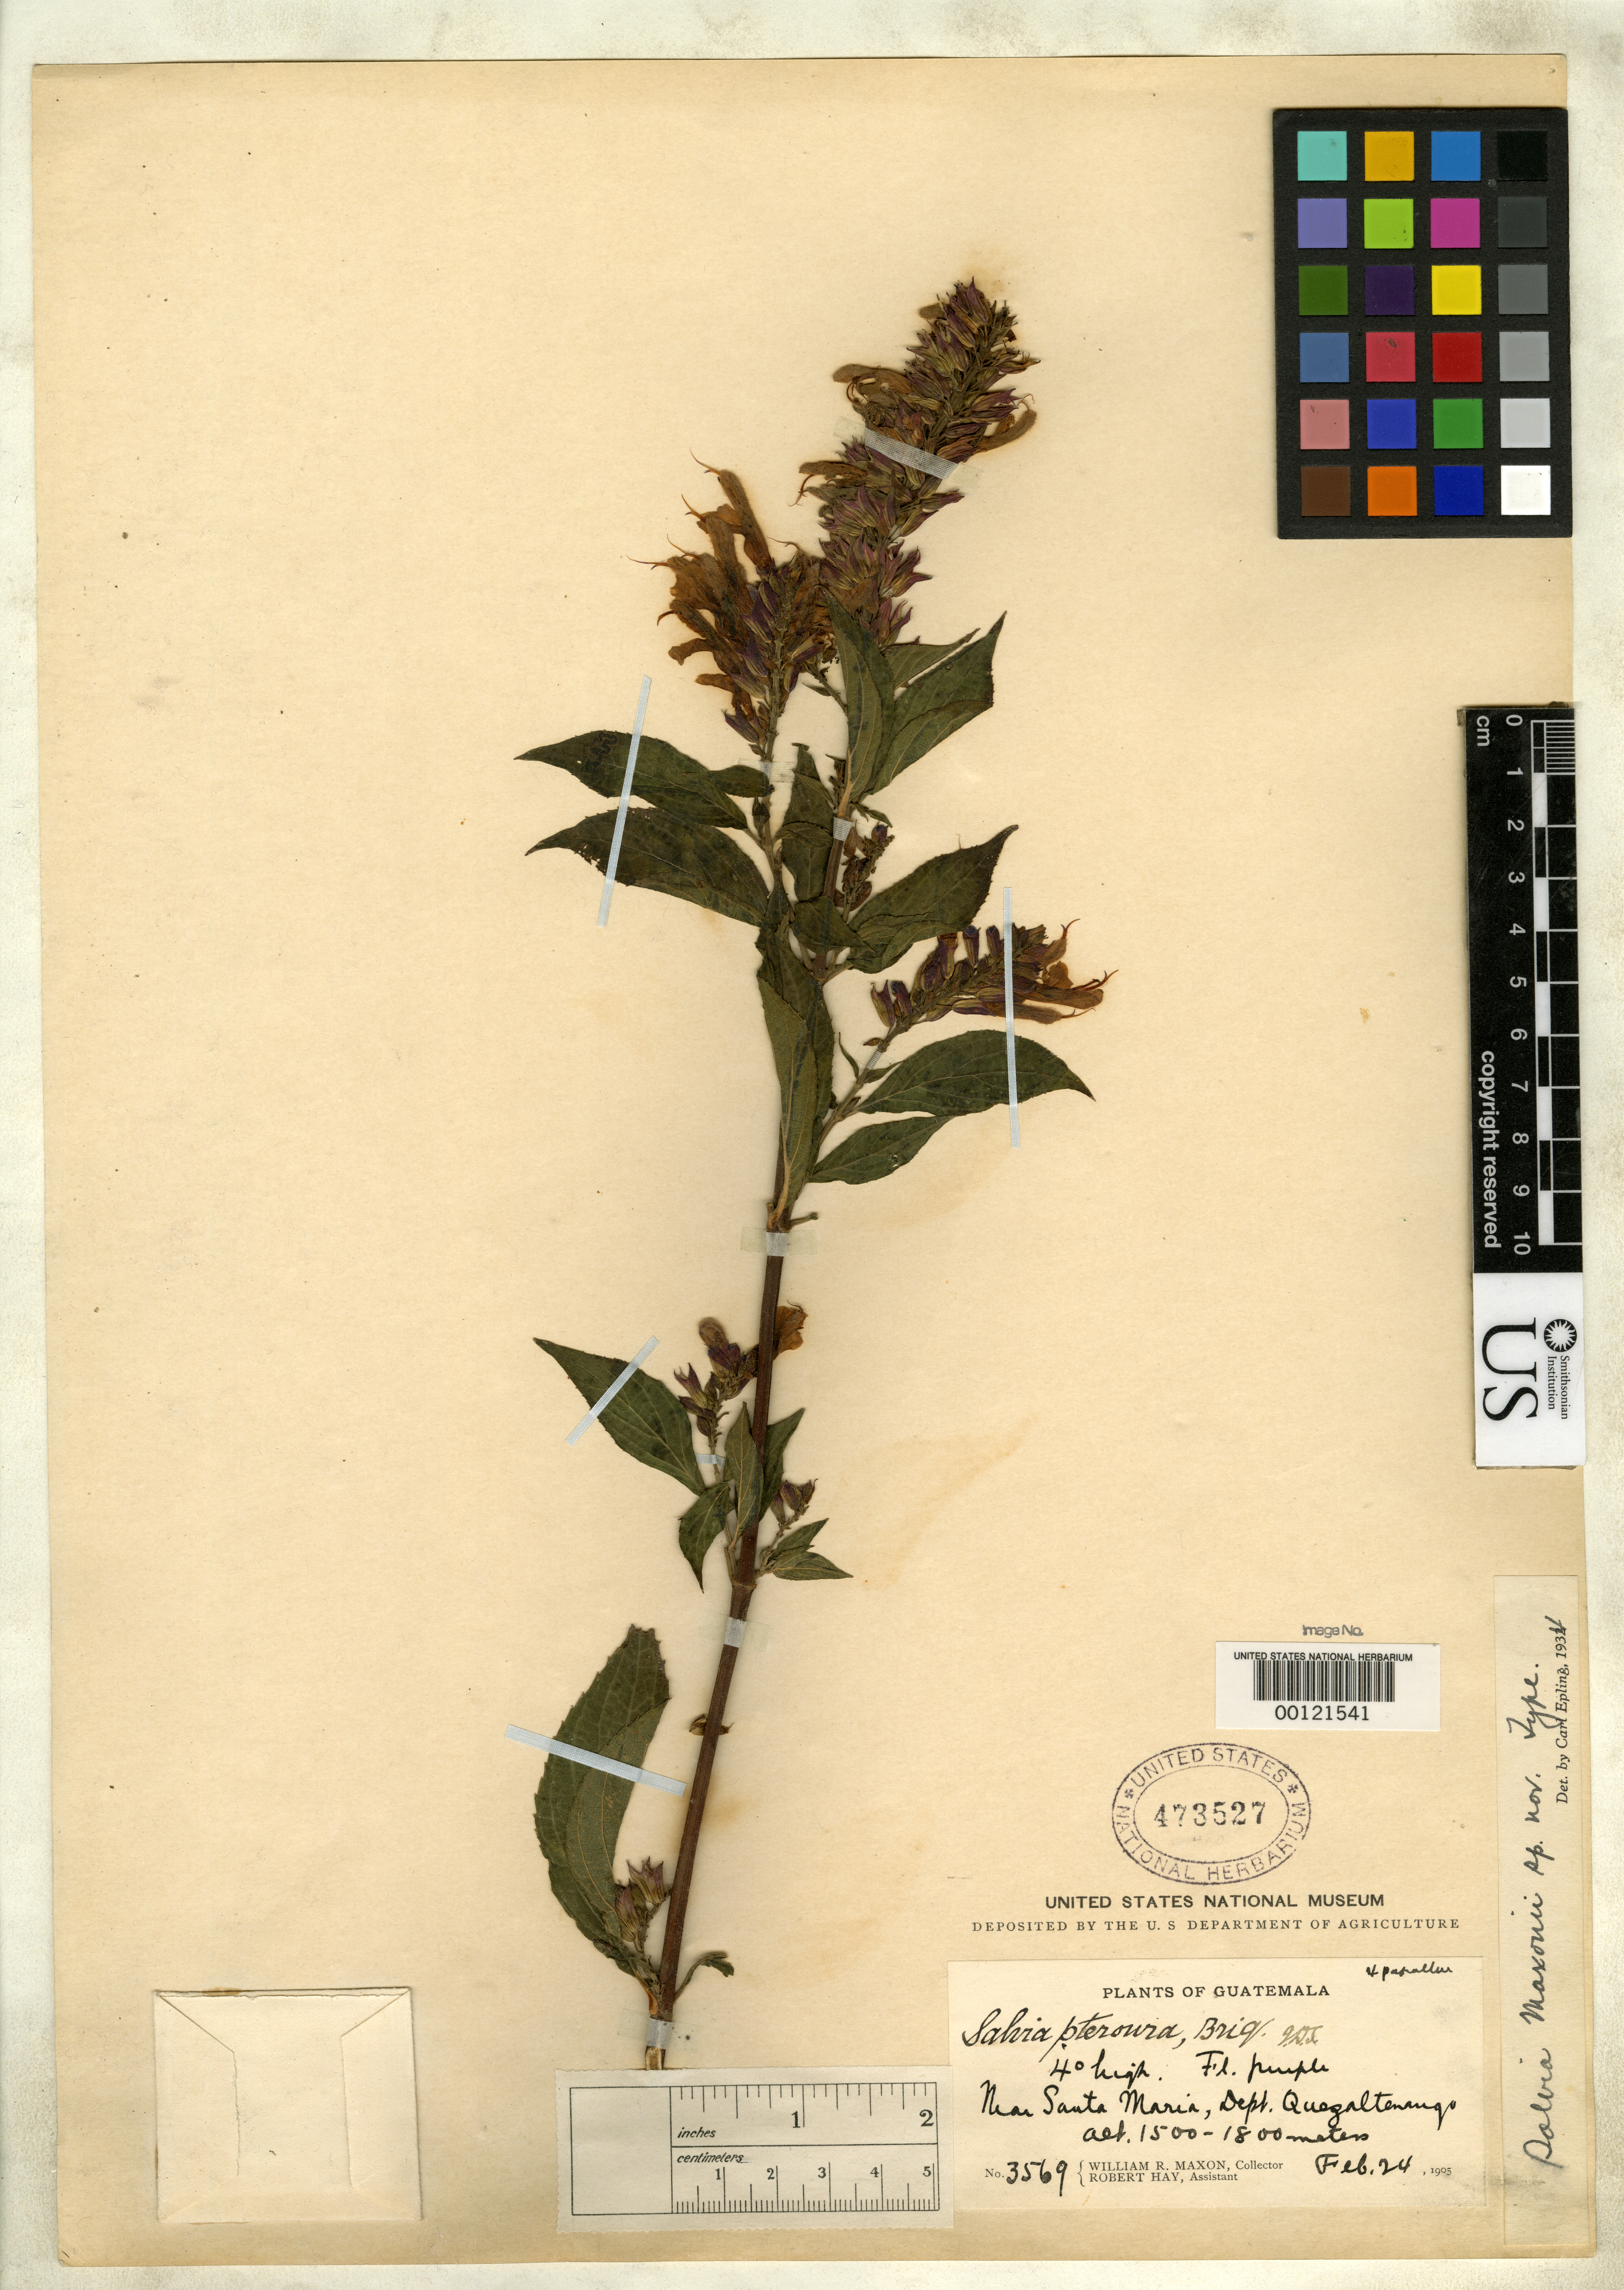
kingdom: Plantae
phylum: Tracheophyta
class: Magnoliopsida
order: Lamiales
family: Lamiaceae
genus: Salvia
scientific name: Salvia maxonii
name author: Epling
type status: Holotype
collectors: W. R. Maxon & R. H. Hay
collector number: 3569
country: Guatemala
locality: Prope Santa Maria.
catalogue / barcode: US 473527